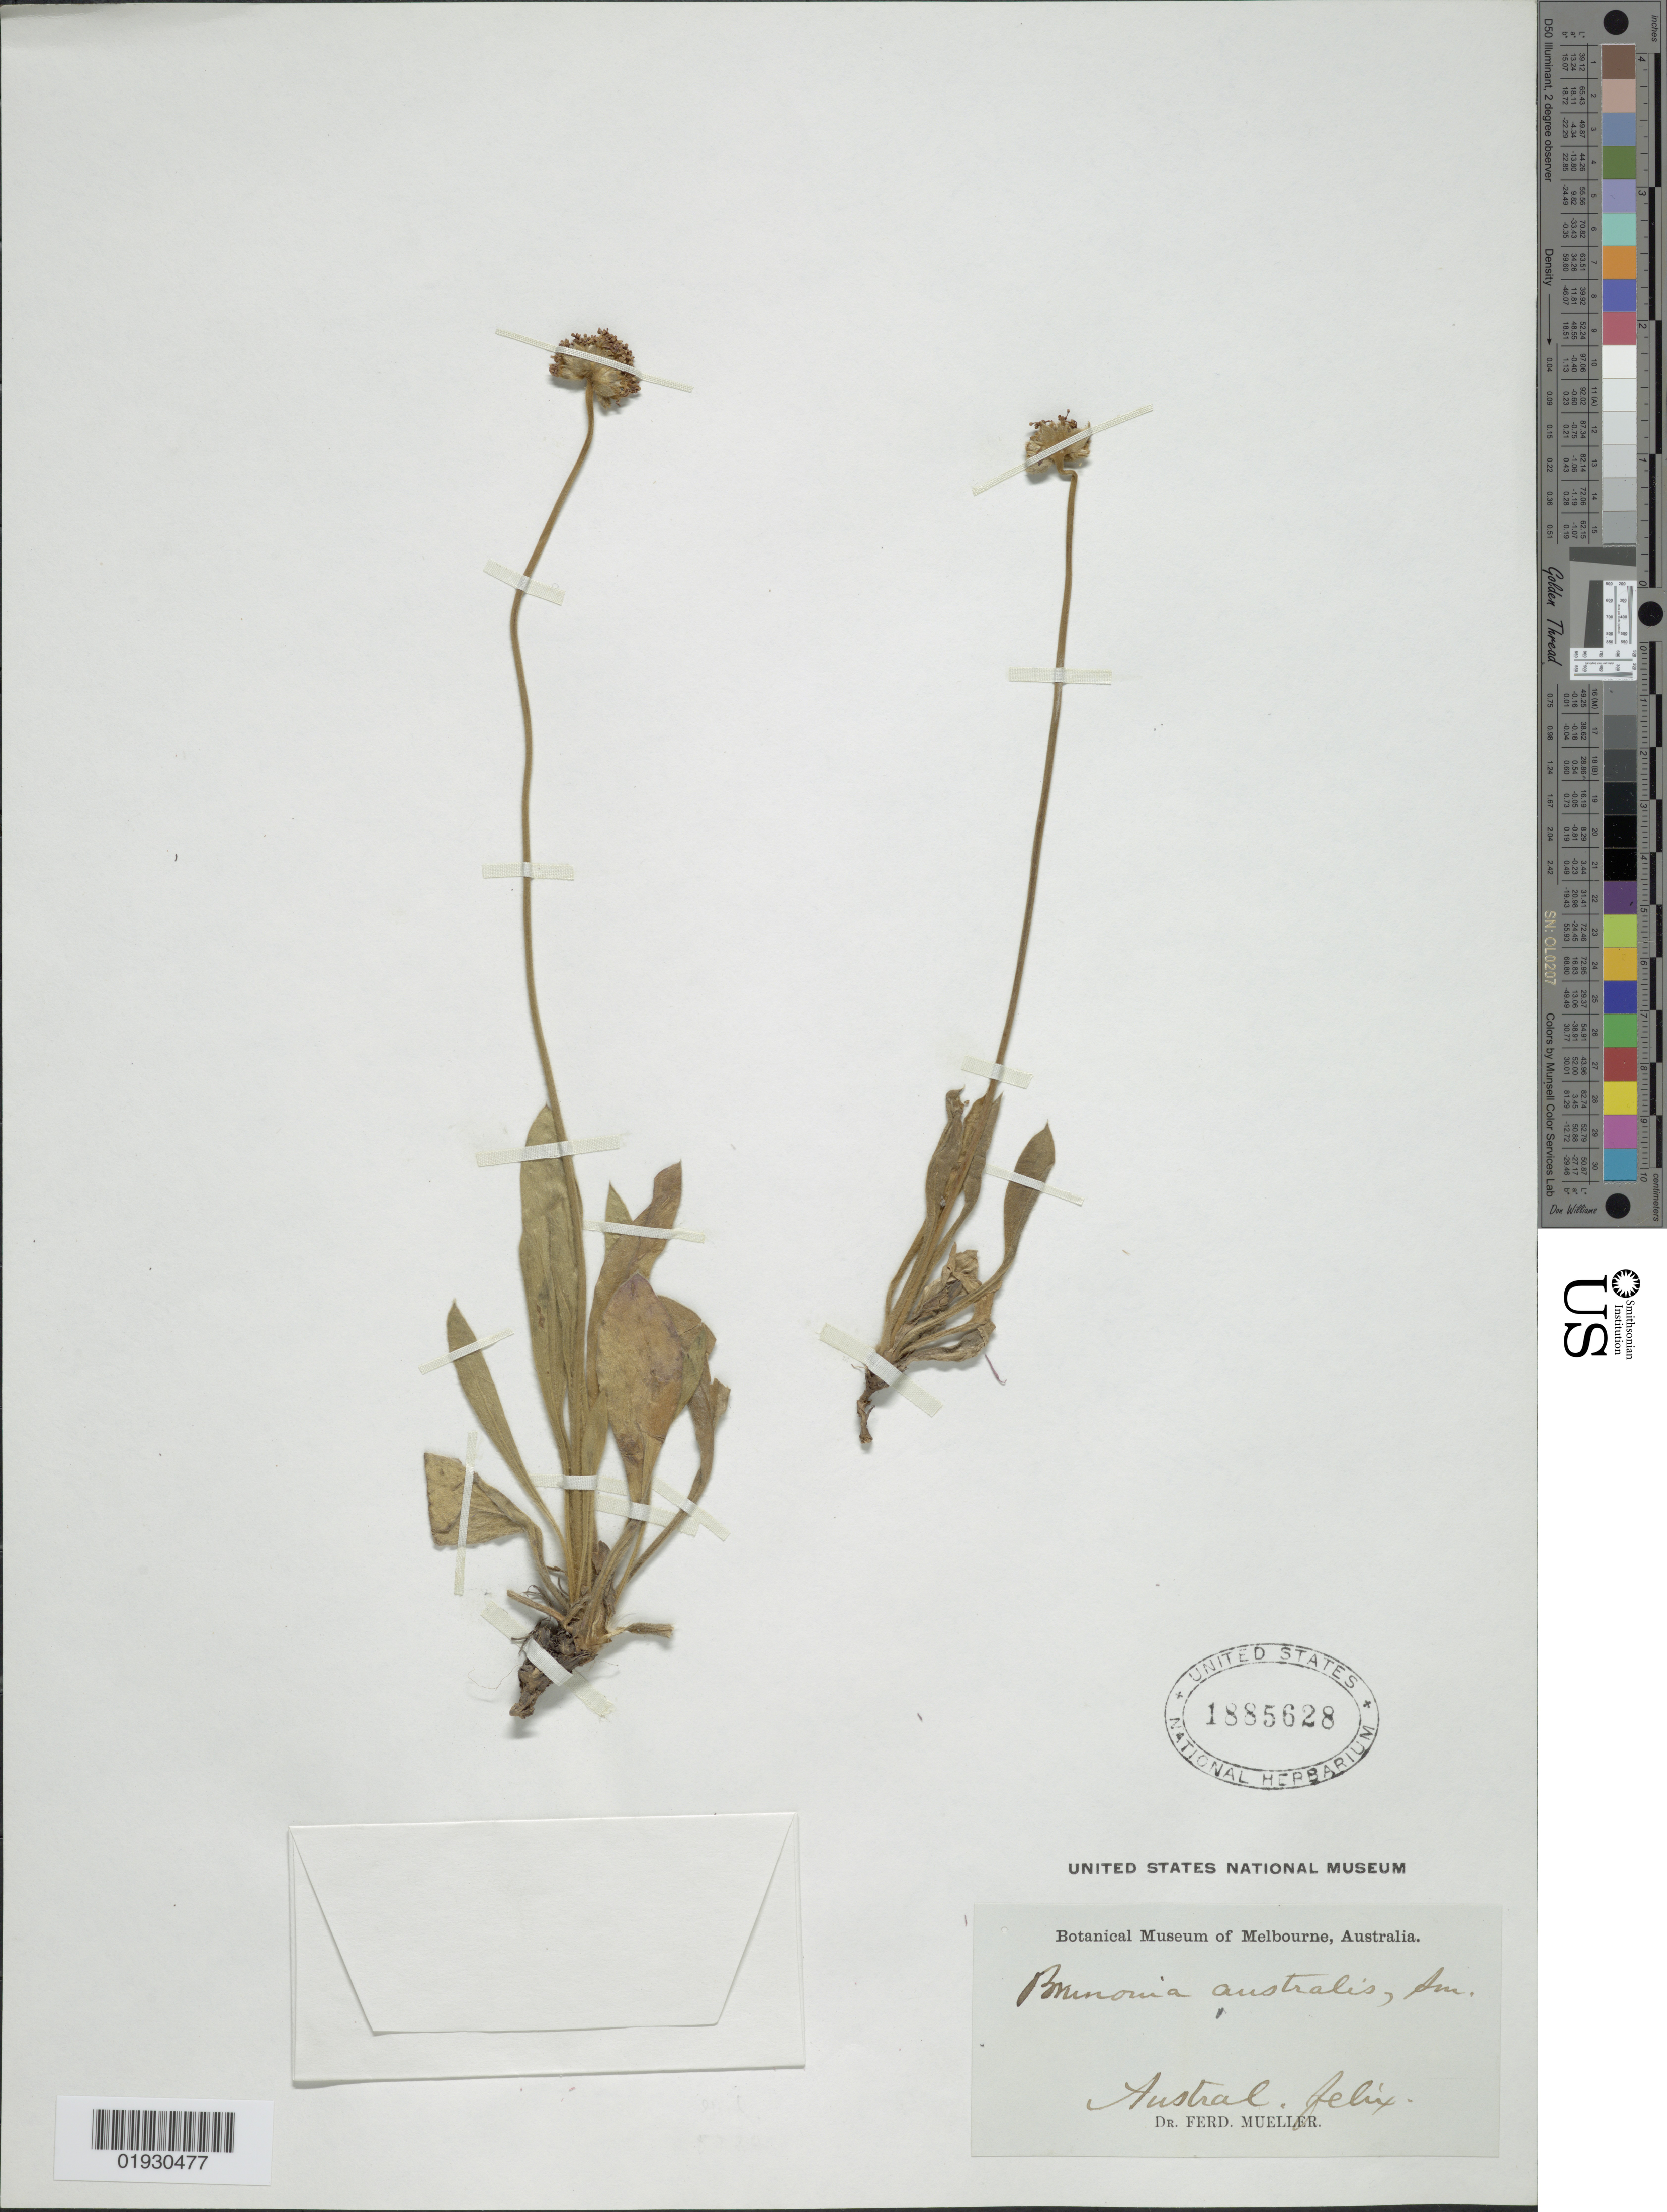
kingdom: Plantae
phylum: Tracheophyta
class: Magnoliopsida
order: Asterales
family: Goodeniaceae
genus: Brunonia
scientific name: Brunonia australis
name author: Sm. ex R. Br.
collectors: F. Meuller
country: Australia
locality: Austral. felix.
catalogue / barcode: US 1885628